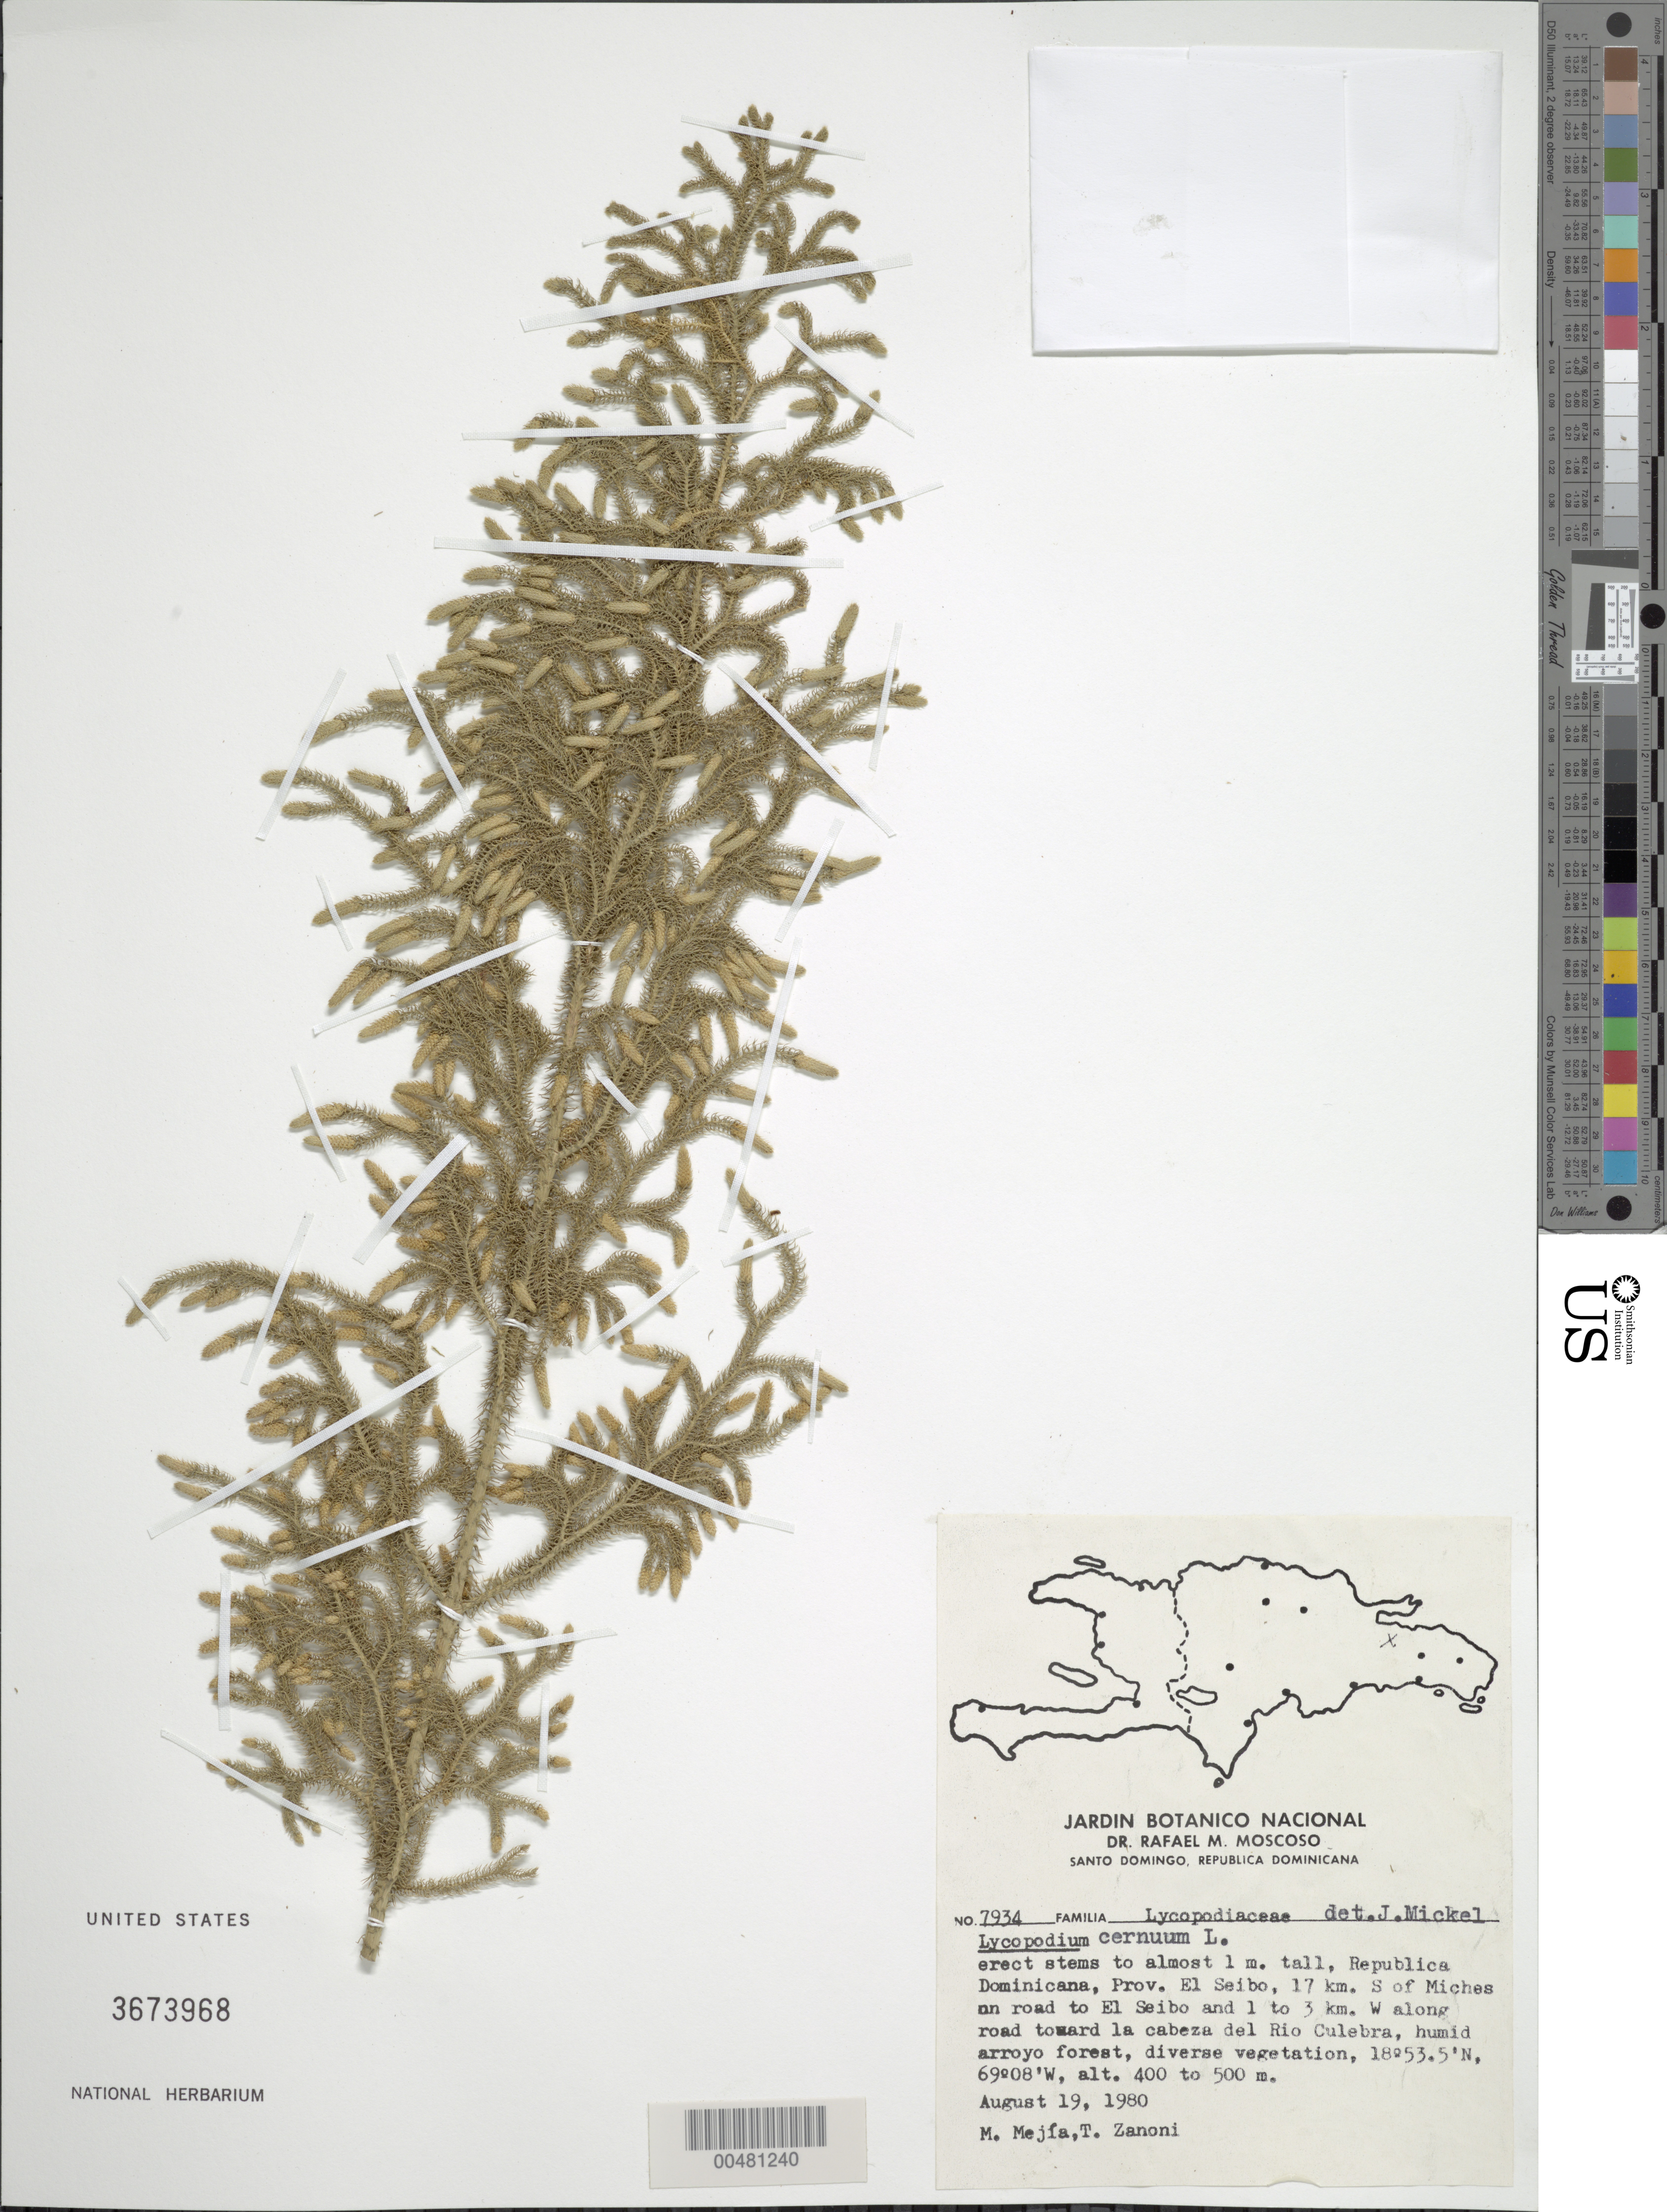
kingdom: Plantae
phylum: Tracheophyta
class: Lycopodiopsida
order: Lycopodiales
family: Lycopodiaceae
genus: Palhinhaea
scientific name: Palhinhaea cernua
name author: (L.) Vasc. & Franco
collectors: M. Mejia & T. A. Zanoni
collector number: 7934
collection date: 1980-08-19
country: Dominican Republic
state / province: El Seibo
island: Hispaniola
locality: Miches, 17 km S, on road to El Seibo and 1-3 km W along road toward la cabeza del Rio Culebra.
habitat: Humid arroyo forest, diverse vegetation.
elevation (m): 400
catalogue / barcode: US 3673968